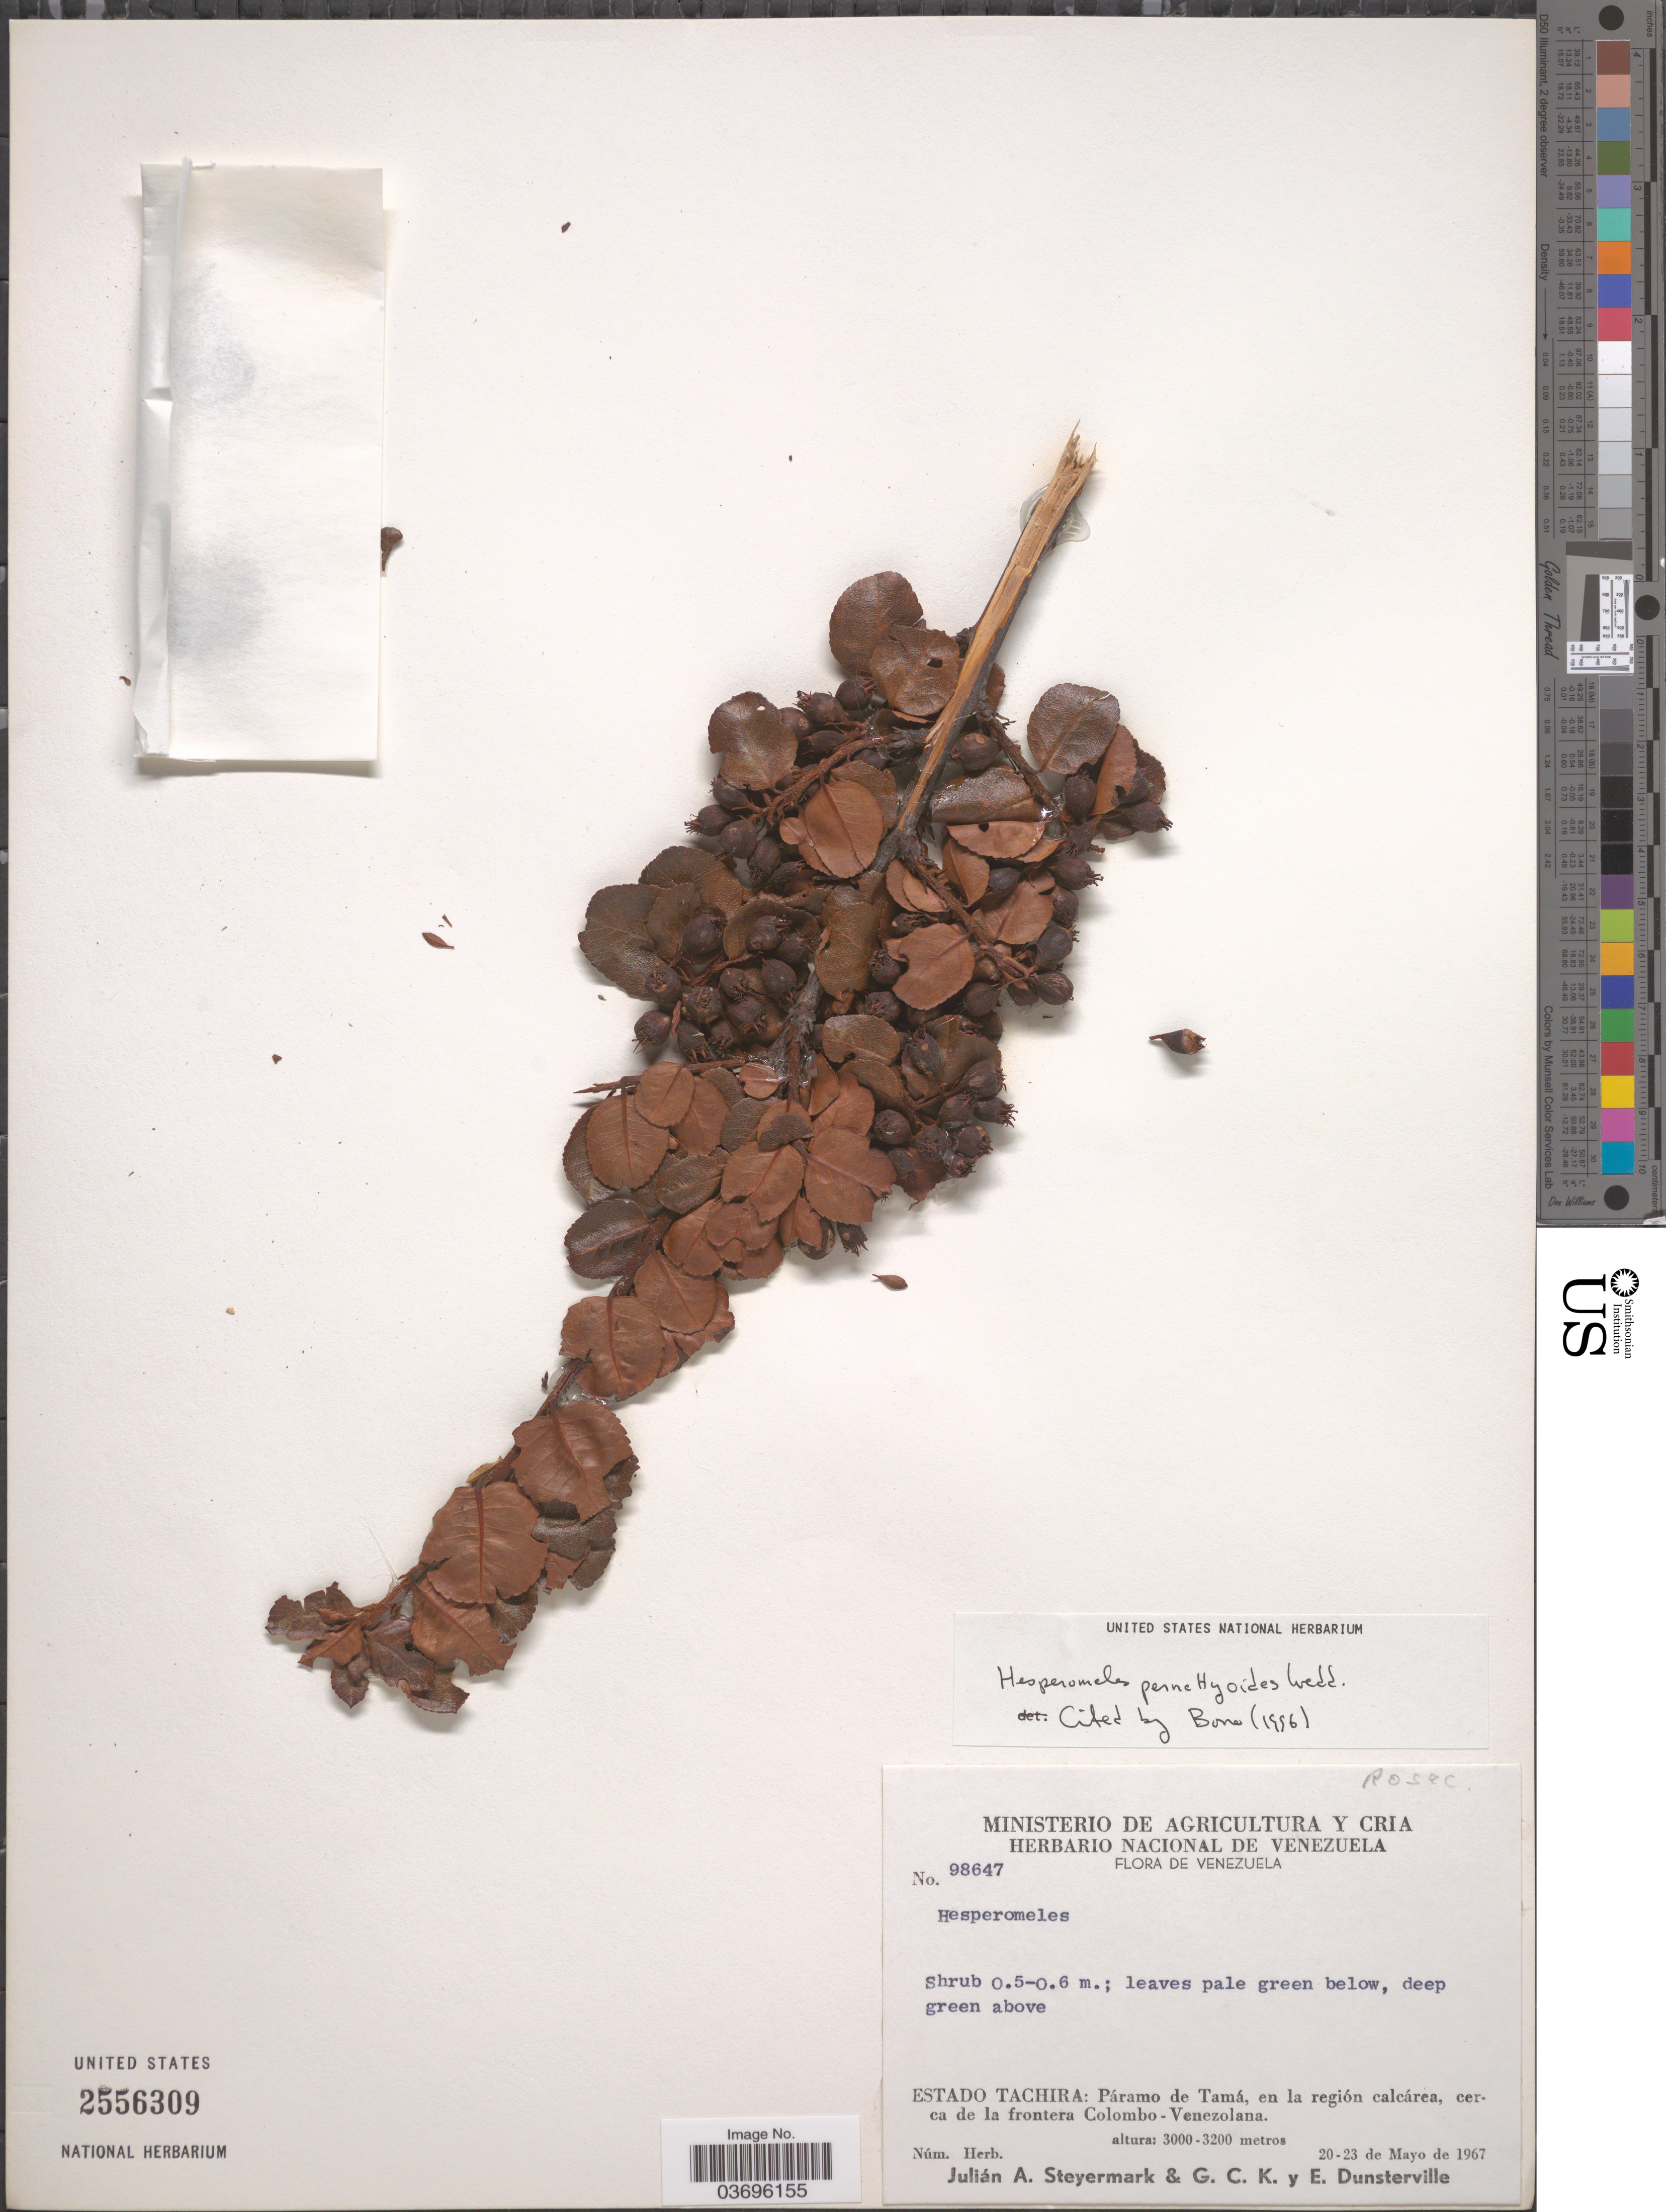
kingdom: Plantae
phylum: Tracheophyta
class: Magnoliopsida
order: Rosales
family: Rosaceae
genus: Hesperomeles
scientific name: Hesperomeles pernettyoides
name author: Wedd.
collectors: J. Steyermark, G. C. K. Dunsterville & E. Dunsterville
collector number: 98647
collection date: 1967-05-20/1967-05-23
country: Venezuela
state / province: Tachira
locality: Páramo de Tamá, en la región calcárea, cerca de la frontera Colombo-Venezolano.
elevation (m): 3000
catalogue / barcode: US 2556309